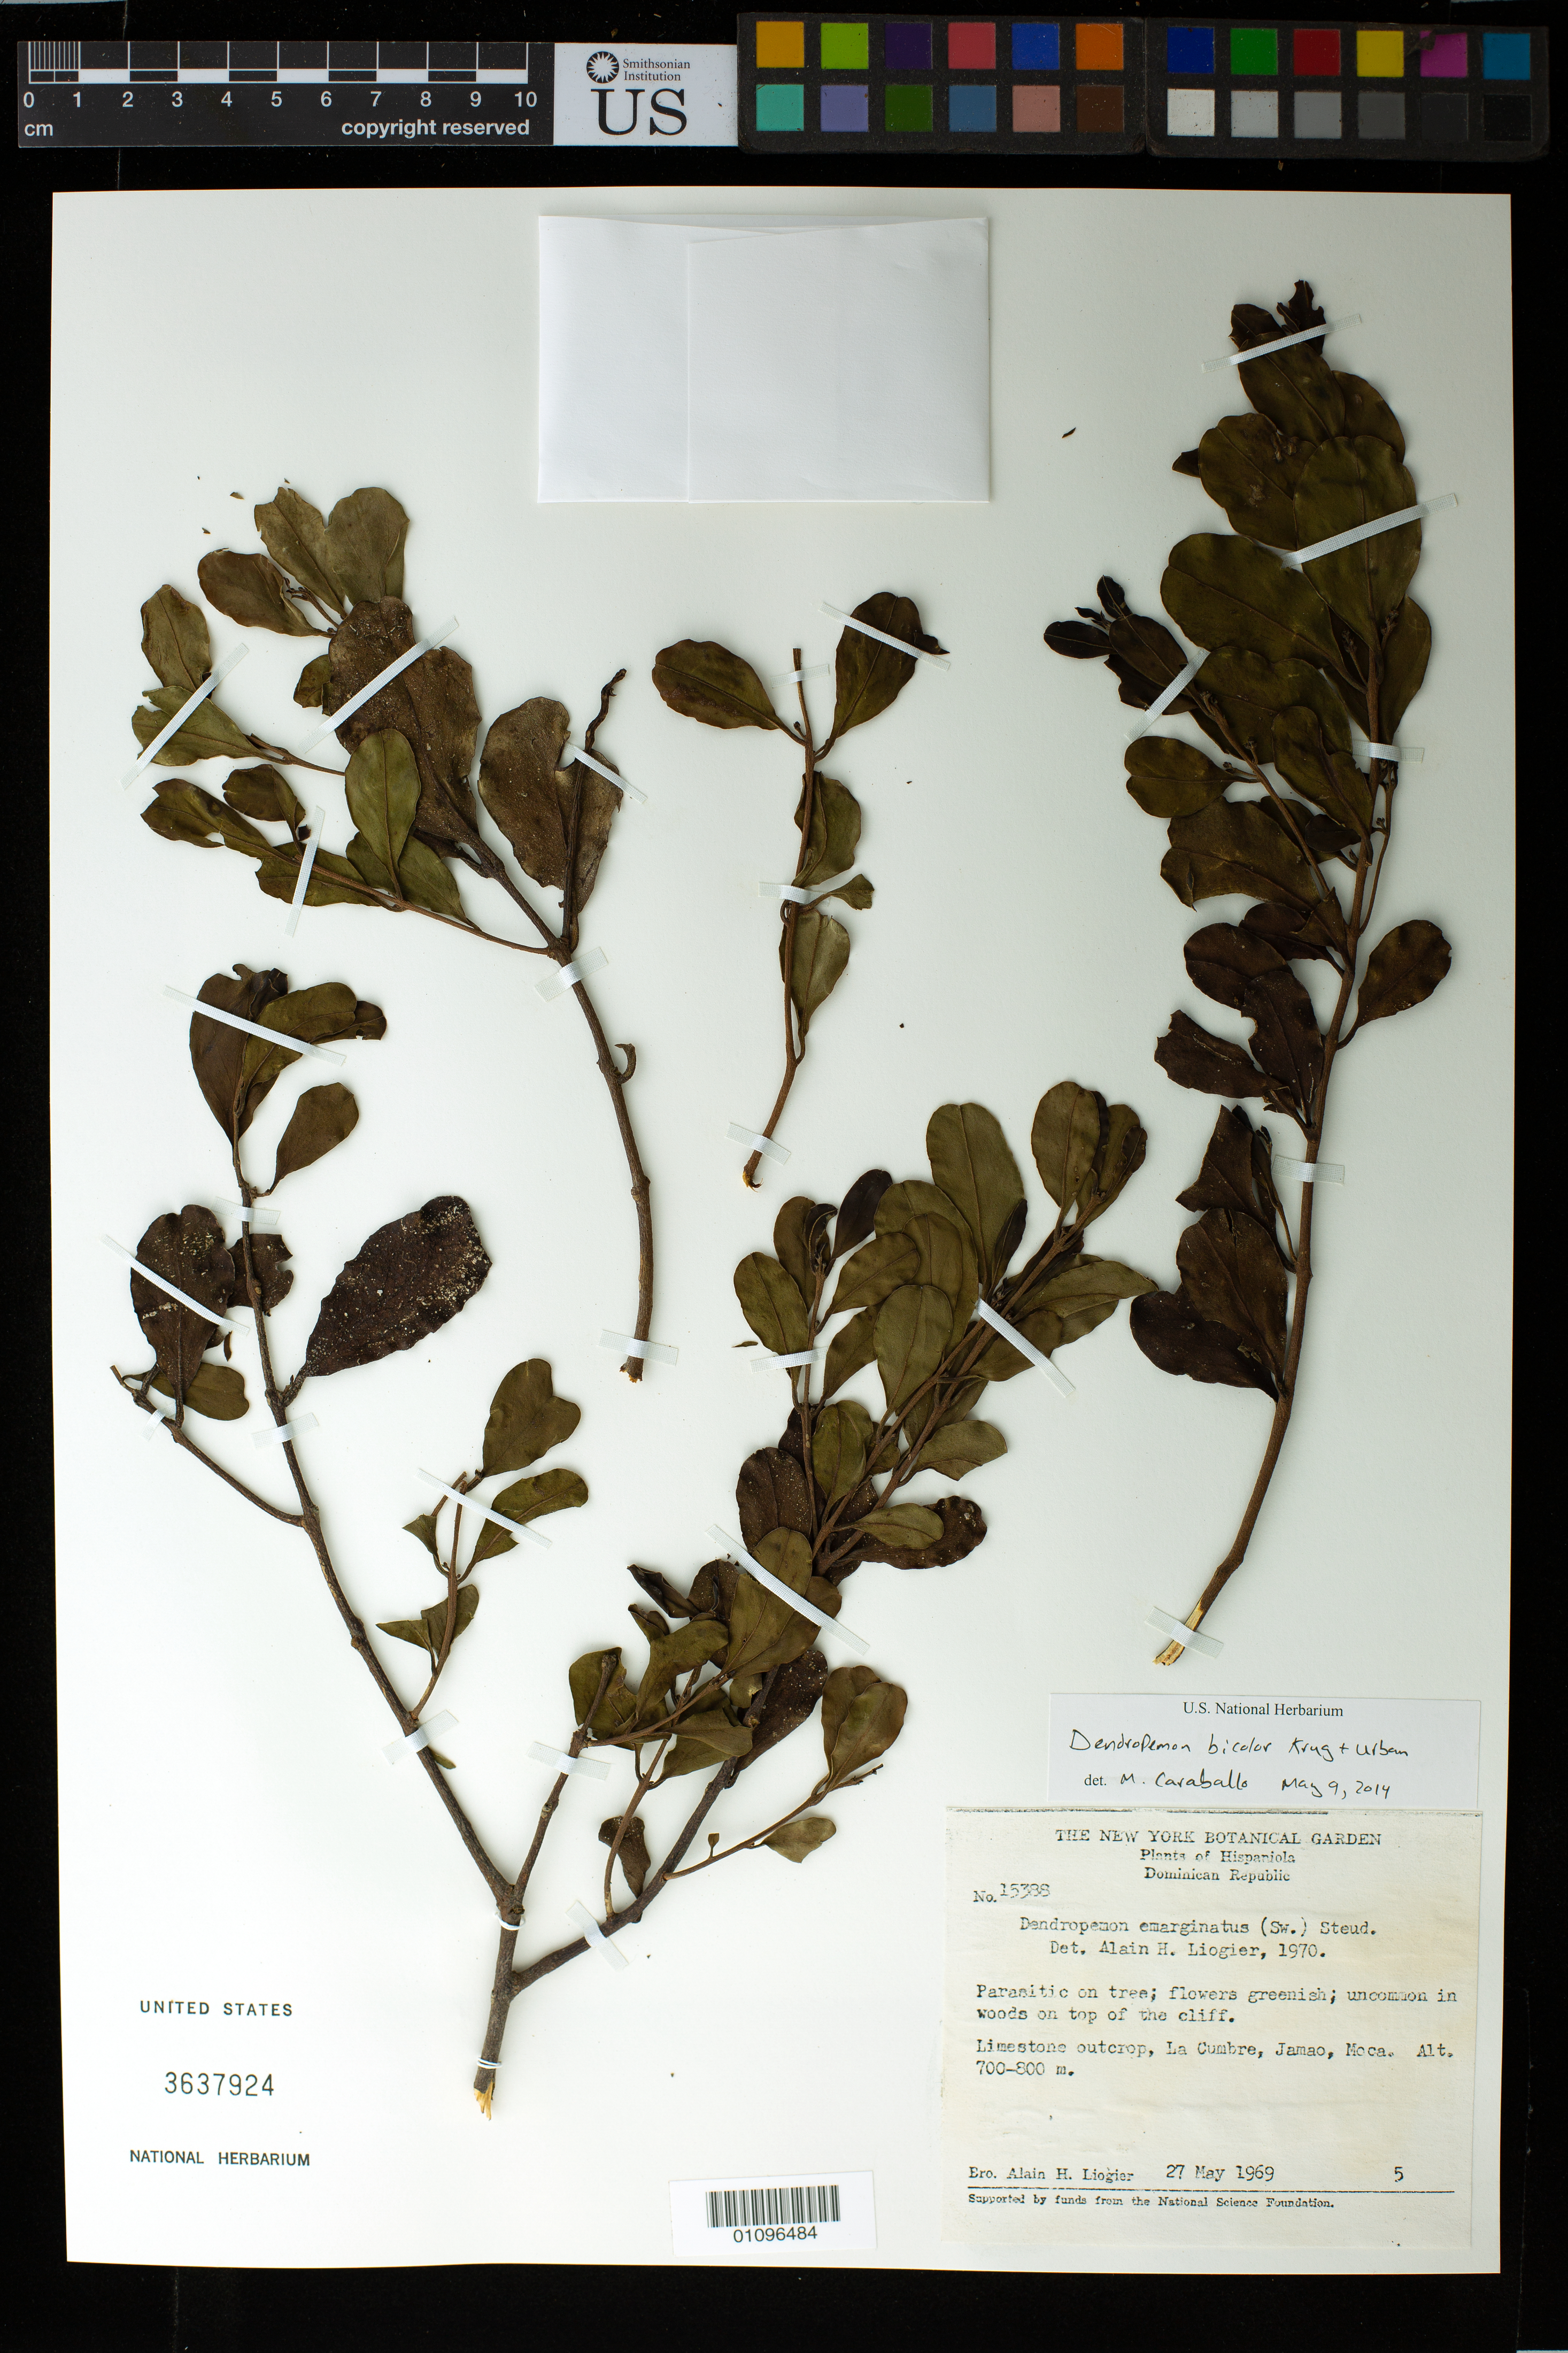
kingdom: Plantae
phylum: Tracheophyta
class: Magnoliopsida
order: Santalales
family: Loranthaceae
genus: Dendropemon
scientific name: Dendropemon bicolor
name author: Krug & Urb.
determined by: Caraballo-Ortiz, Marcos A., (MISS), University of Mississippi (UNITED STATES)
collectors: A. H. Liogier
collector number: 15388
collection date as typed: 27 May 1969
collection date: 1969-05-27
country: Dominican Republic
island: Hispaniola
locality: La Cumbre, Jamao, Moca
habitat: Limestone outcrop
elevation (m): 700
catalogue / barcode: US 3637924